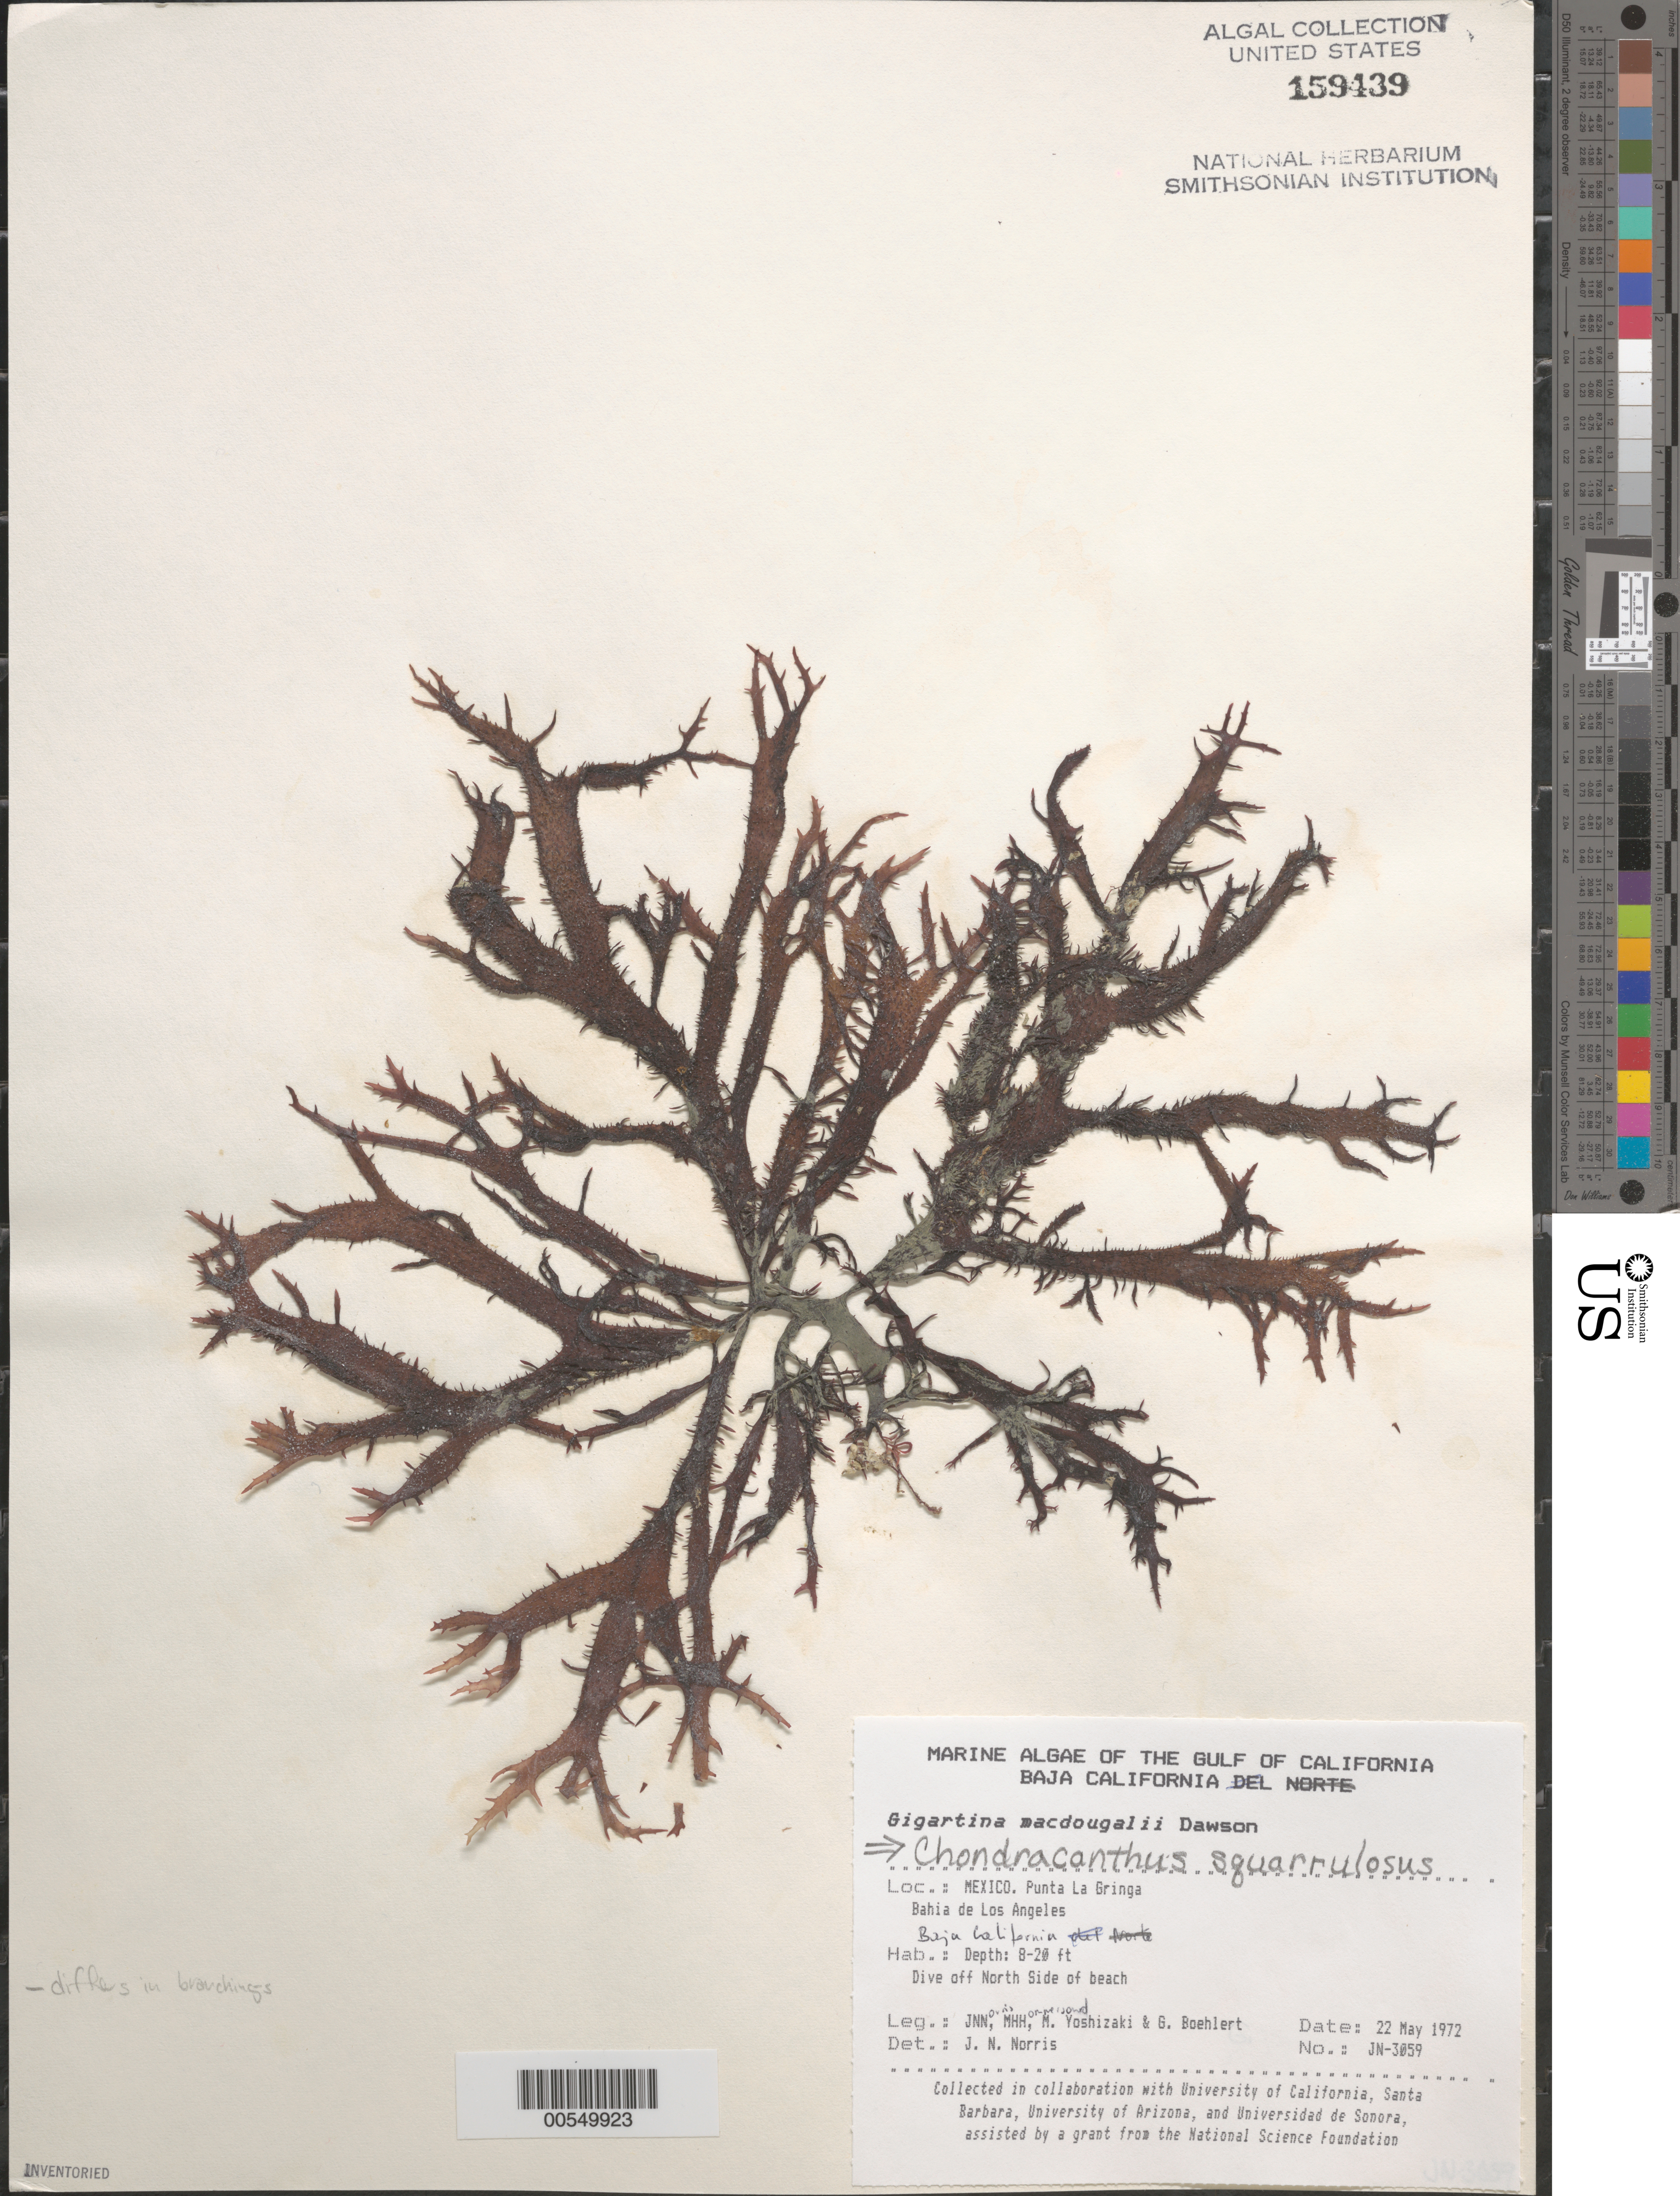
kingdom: Plantae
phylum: Rhodophyta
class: Florideophyceae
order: Gigartinales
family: Gigartinaceae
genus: Chondracanthus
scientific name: Chondracanthus squarrulosus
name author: (Setch. & N.L. Gardner) J.R. Hughey et al.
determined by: Norris, James N.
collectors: J. N. Norris, M. H. Hommersand, M. Yoshizaki & G. Boehlert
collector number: JN-3059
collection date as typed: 22 May 1972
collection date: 1972-05-22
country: Mexico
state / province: Baja California Norte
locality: Punta La Gringa, Bahia de los Angeles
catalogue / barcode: US 159439